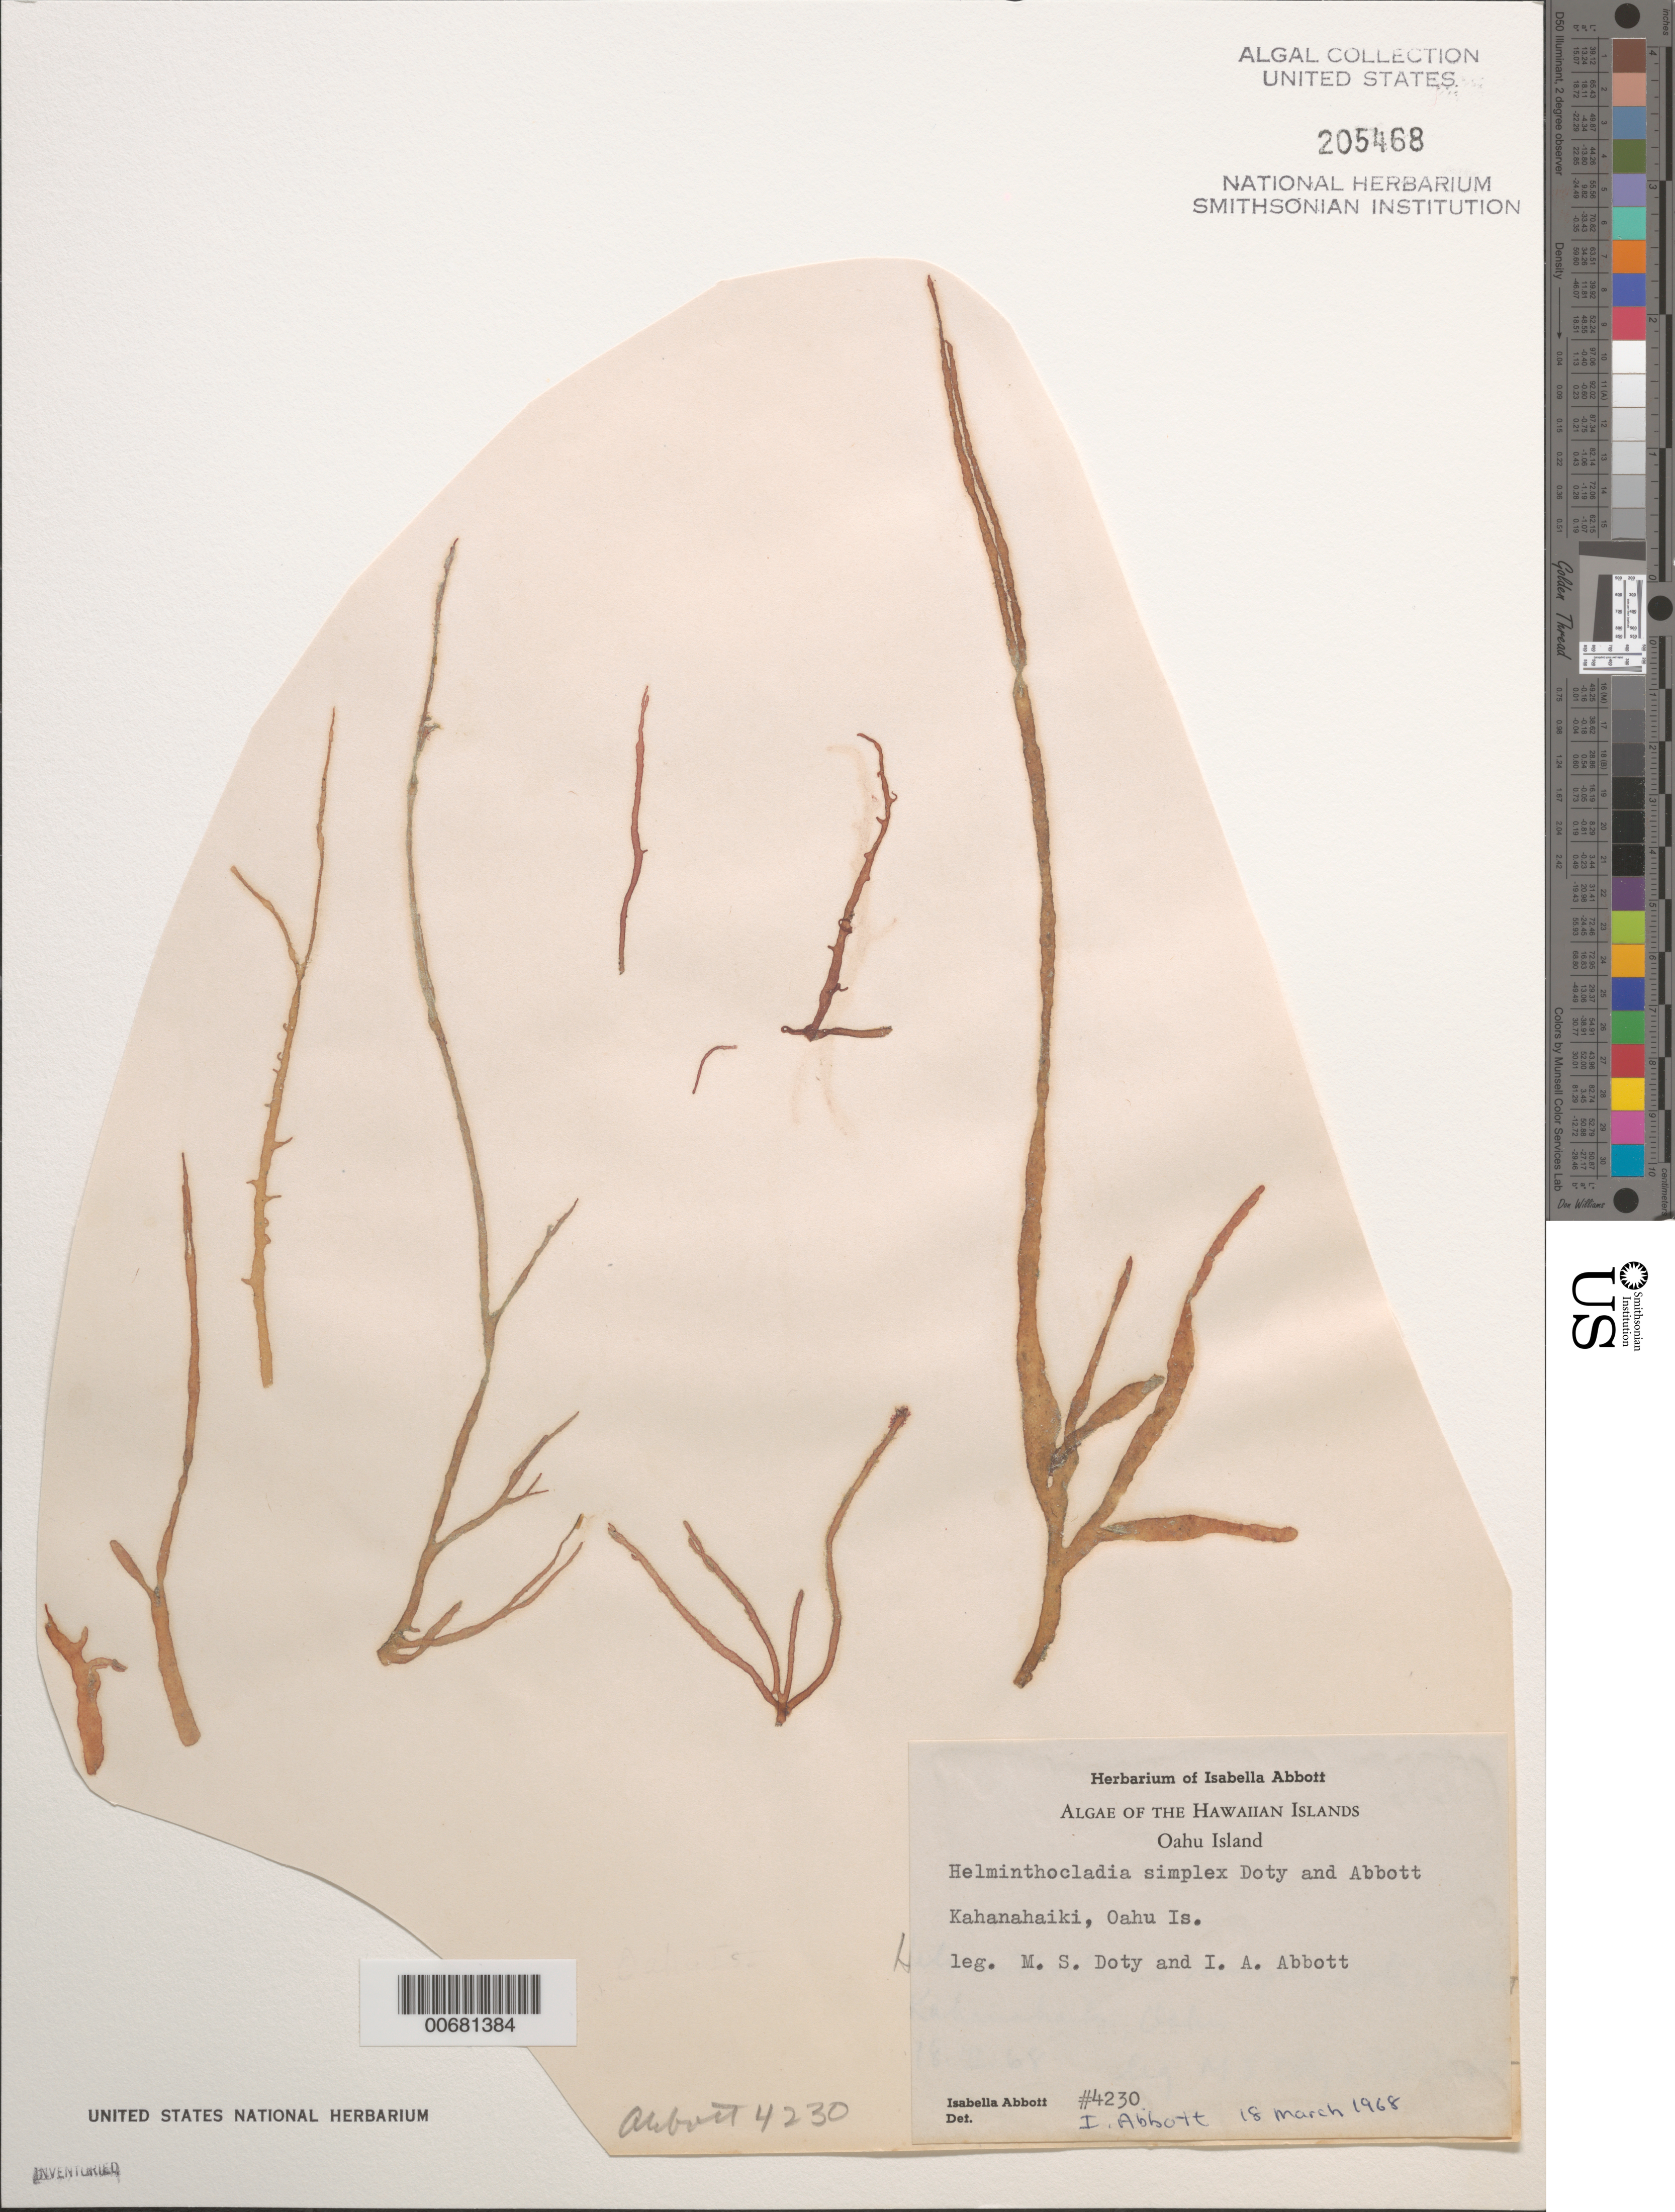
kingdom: Plantae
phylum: Rhodophyta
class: Florideophyceae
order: Nemaliales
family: Liagoraceae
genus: Helminthocladia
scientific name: Helminthocladia simplex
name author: Doty & I.A. Abbott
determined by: Abbott, Isabella A.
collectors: M. S. Doty & I. A. Abbott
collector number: IAA 4230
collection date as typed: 18 Mar 1968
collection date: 1968-03-18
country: United States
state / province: Hawaii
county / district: Honolulu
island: Oahu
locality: Kahanahaiki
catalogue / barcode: US 205468